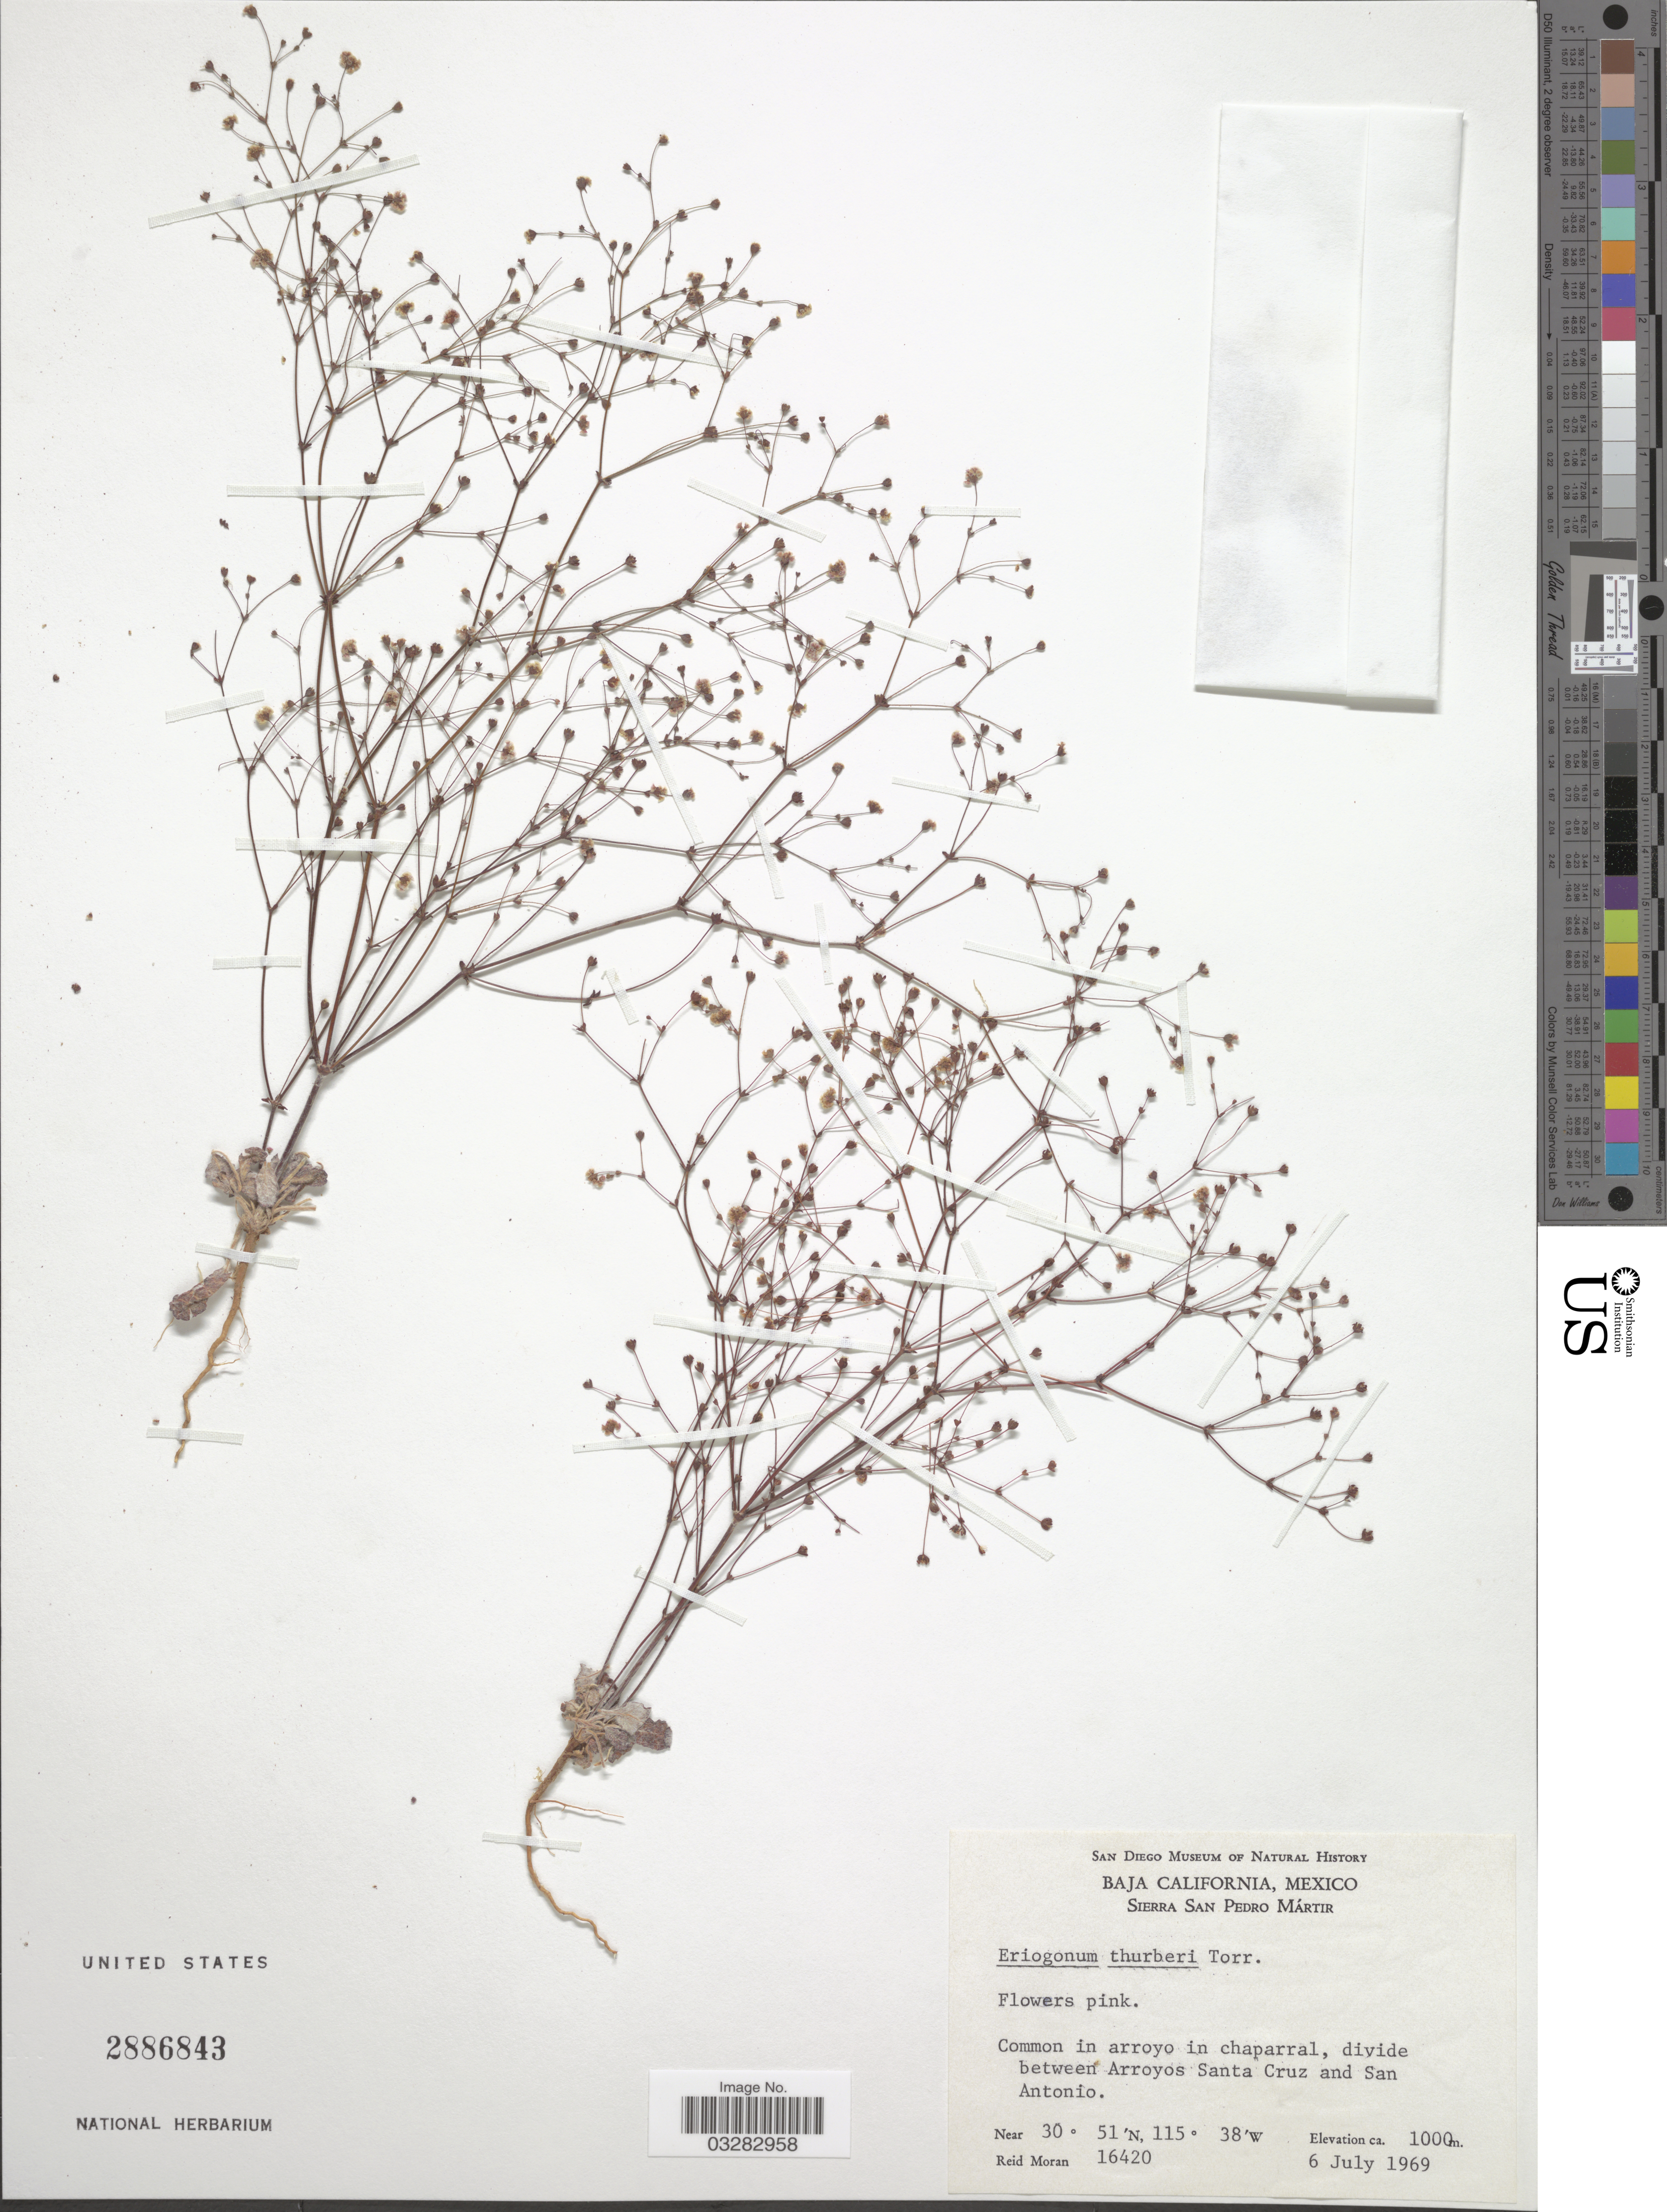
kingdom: Plantae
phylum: Tracheophyta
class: Magnoliopsida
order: Caryophyllales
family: Polygonaceae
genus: Eriogonum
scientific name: Eriogonum thurberi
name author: Torr.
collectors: R. Moran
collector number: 16420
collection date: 1969-07-06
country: Mexico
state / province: Baja California Norte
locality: Sierra San Pedro Mártir. Common in arroyo in chaparral, divide between Arroyos Santa Cruz and San Antonio.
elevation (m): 1000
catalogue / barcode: US 2886843